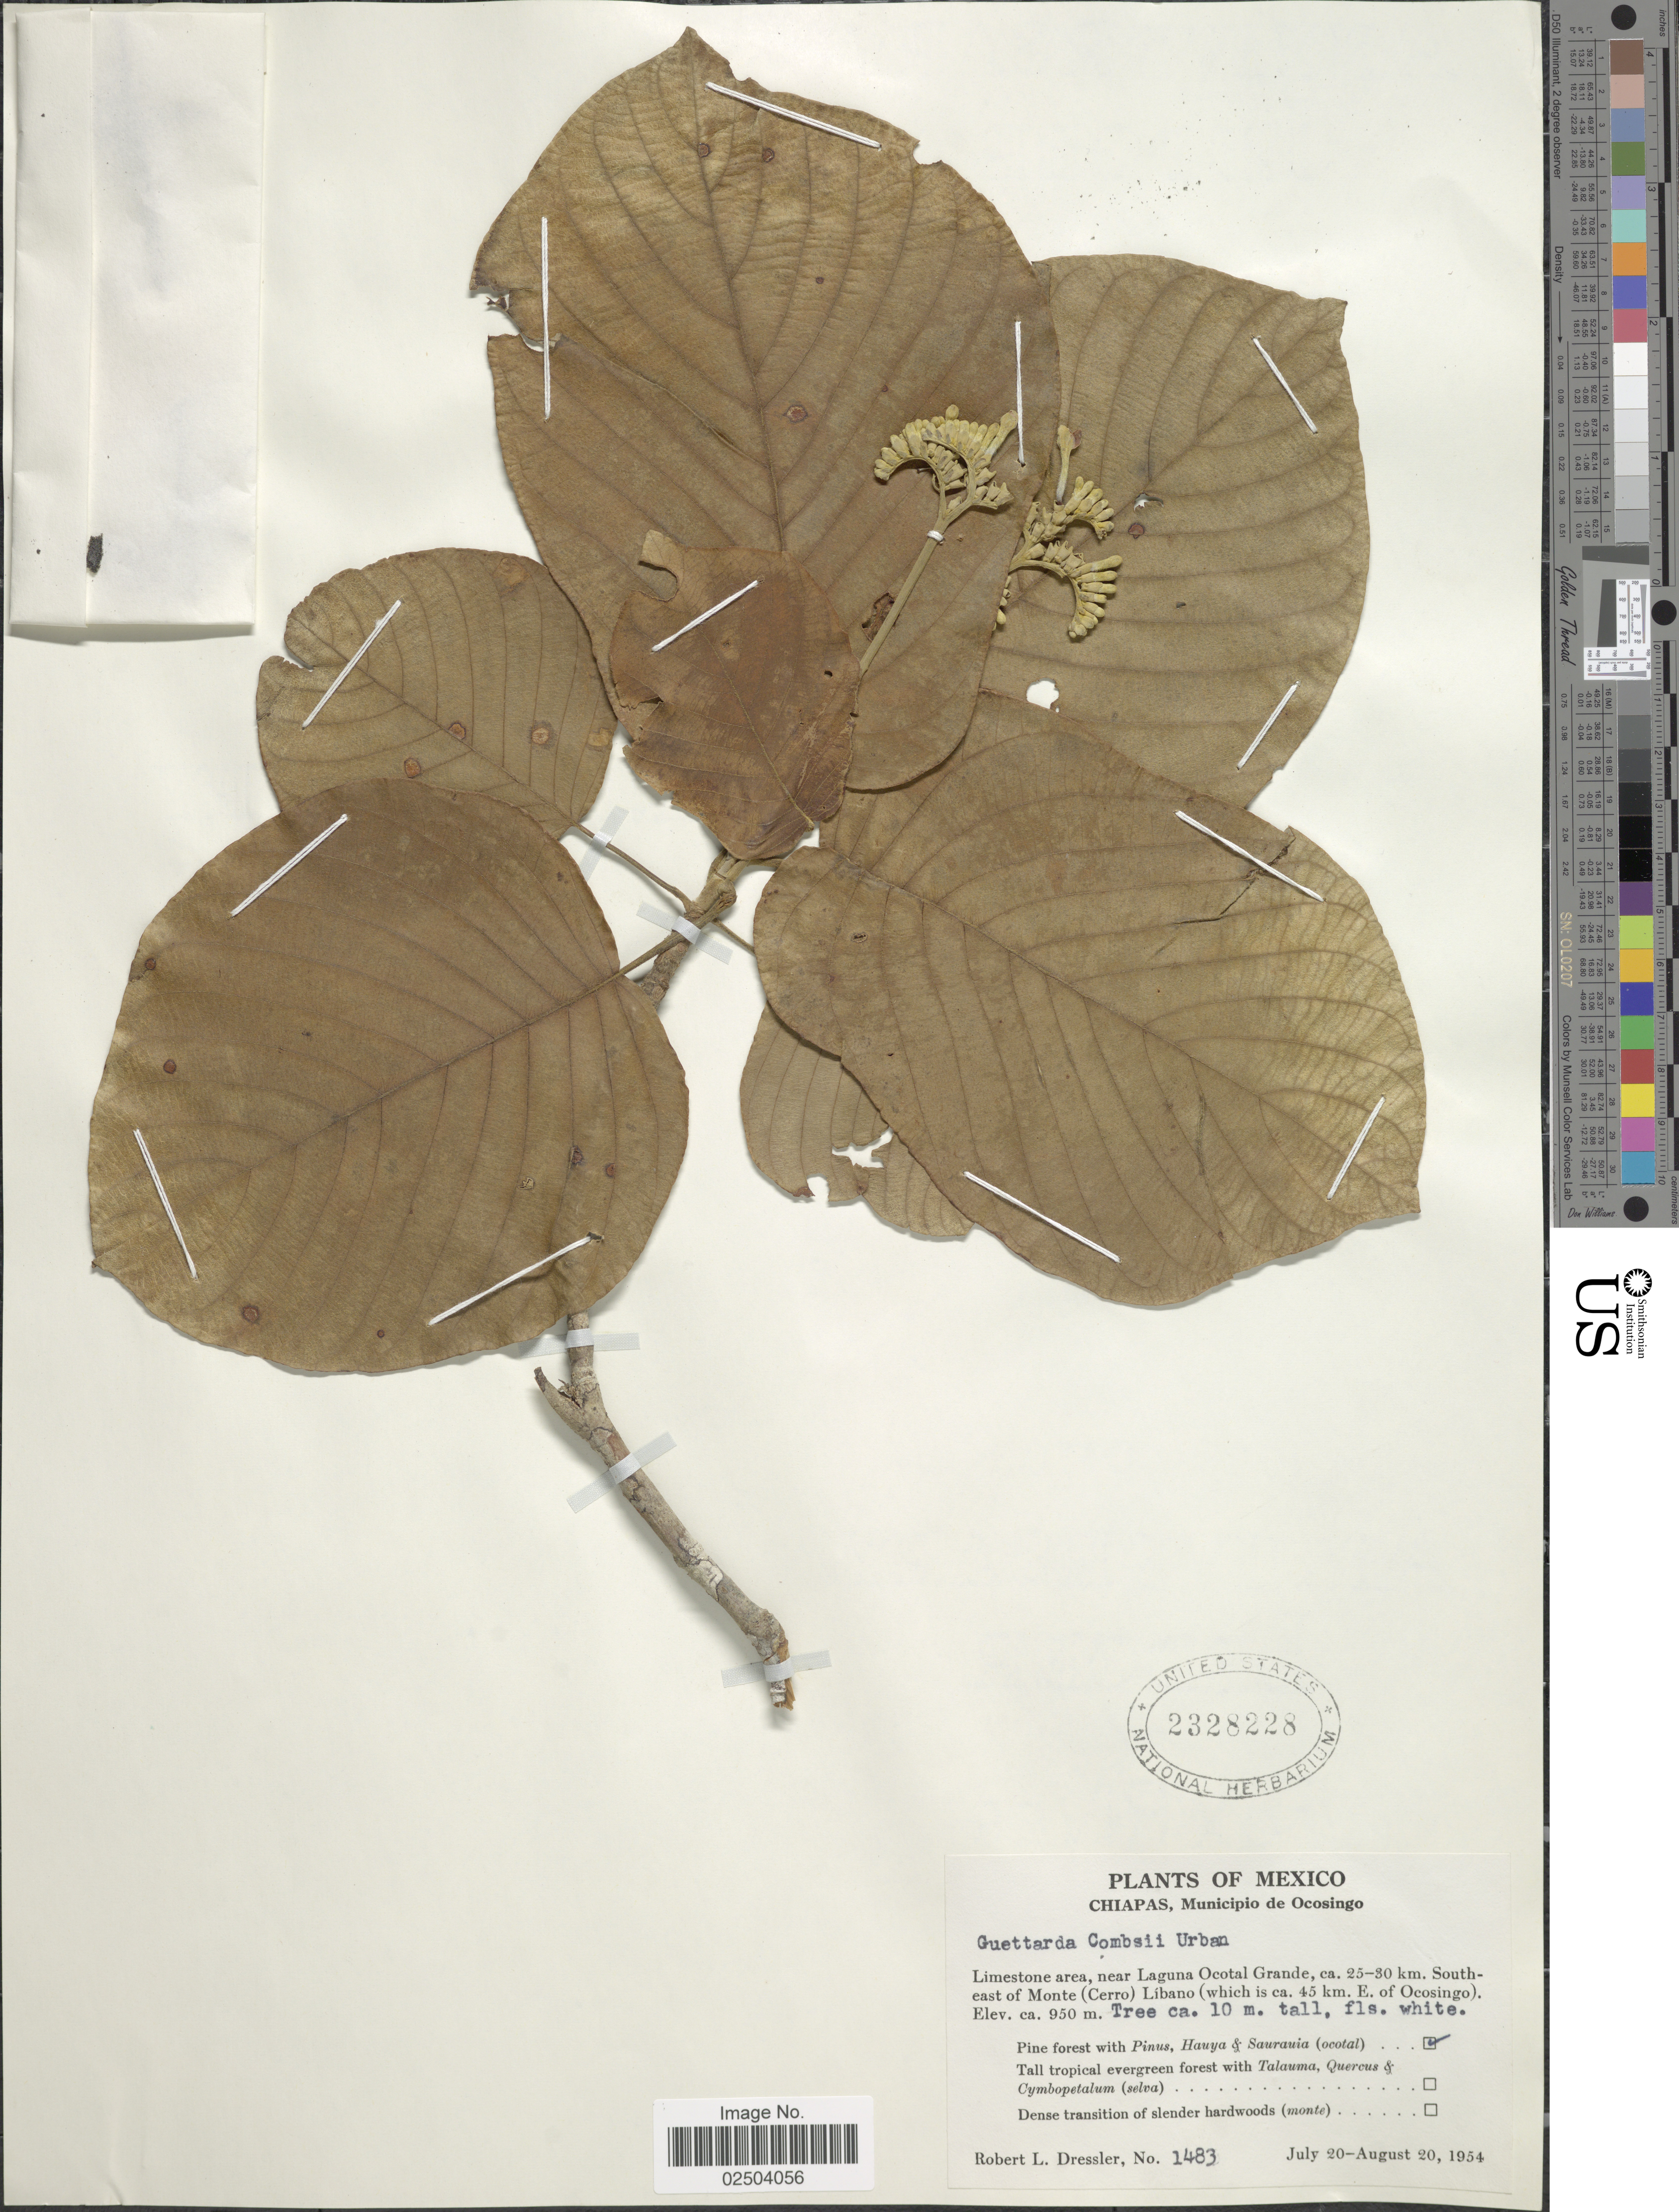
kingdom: Plantae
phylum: Tracheophyta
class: Magnoliopsida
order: Gentianales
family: Rubiaceae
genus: Guettarda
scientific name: Guettarda combsii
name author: Urb.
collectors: R. Dressler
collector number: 1483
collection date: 1954-07-20/1954-08-20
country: Mexico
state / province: Chiapas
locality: Municipio de Ocosingo. Limestone area, near Laguna Ocotal Grande, ca. 25-30 km. South-east of Monte (Cerro) Libano (Which is ca. 45 km. E. of Ocosingo).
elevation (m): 950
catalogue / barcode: US 2328228